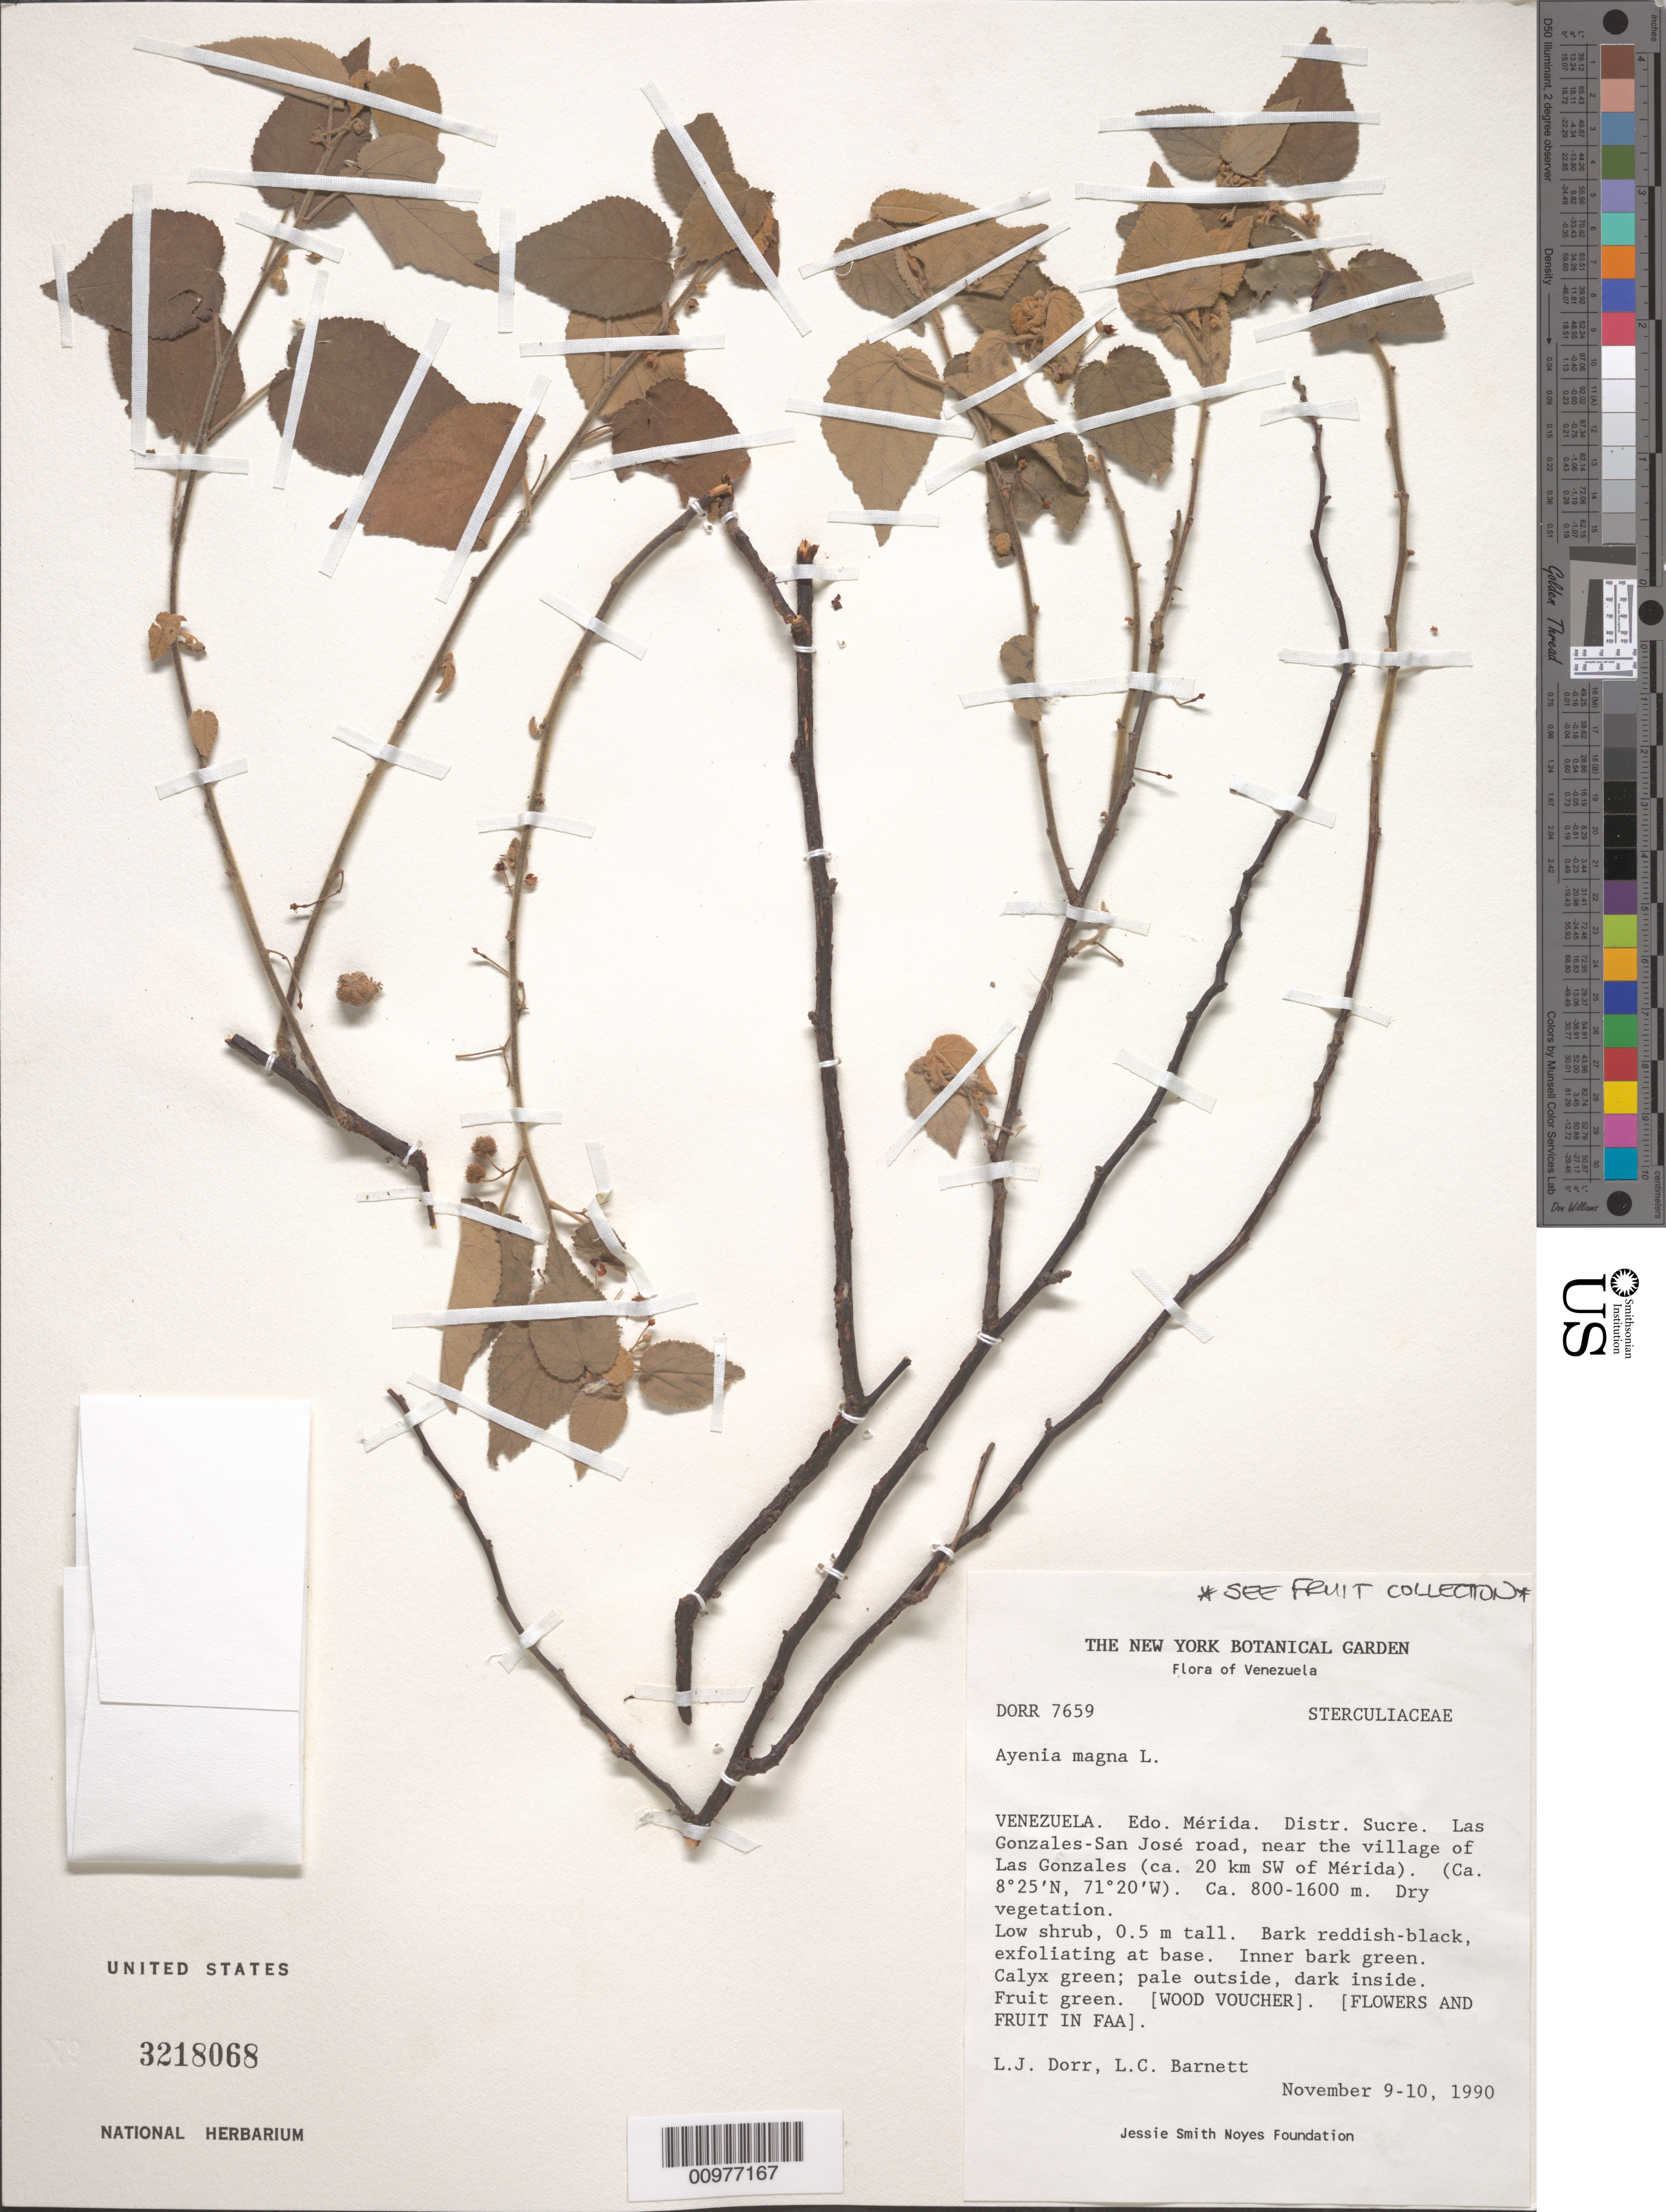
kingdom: Plantae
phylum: Tracheophyta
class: Magnoliopsida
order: Malvales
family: Malvaceae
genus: Ayenia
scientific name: Ayenia magna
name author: L.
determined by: Dorr, L. J., (BOT), Smithsonian Institution - National Museum of Natural History (UNITED STATES)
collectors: L. J. Dorr & L. C. Barnett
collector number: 7659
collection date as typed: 9 - 10 Nov 1990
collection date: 1990-11-09/1990-11-10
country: Venezuela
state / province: Mérida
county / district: Sucre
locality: Las Gonzales-San Jose road, near the village of Las Gonzales (ca. 20 km SW of Merida)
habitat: dry vegetation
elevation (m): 800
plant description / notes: wood voucher; flowers and fruit in FAA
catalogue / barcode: US 3218068